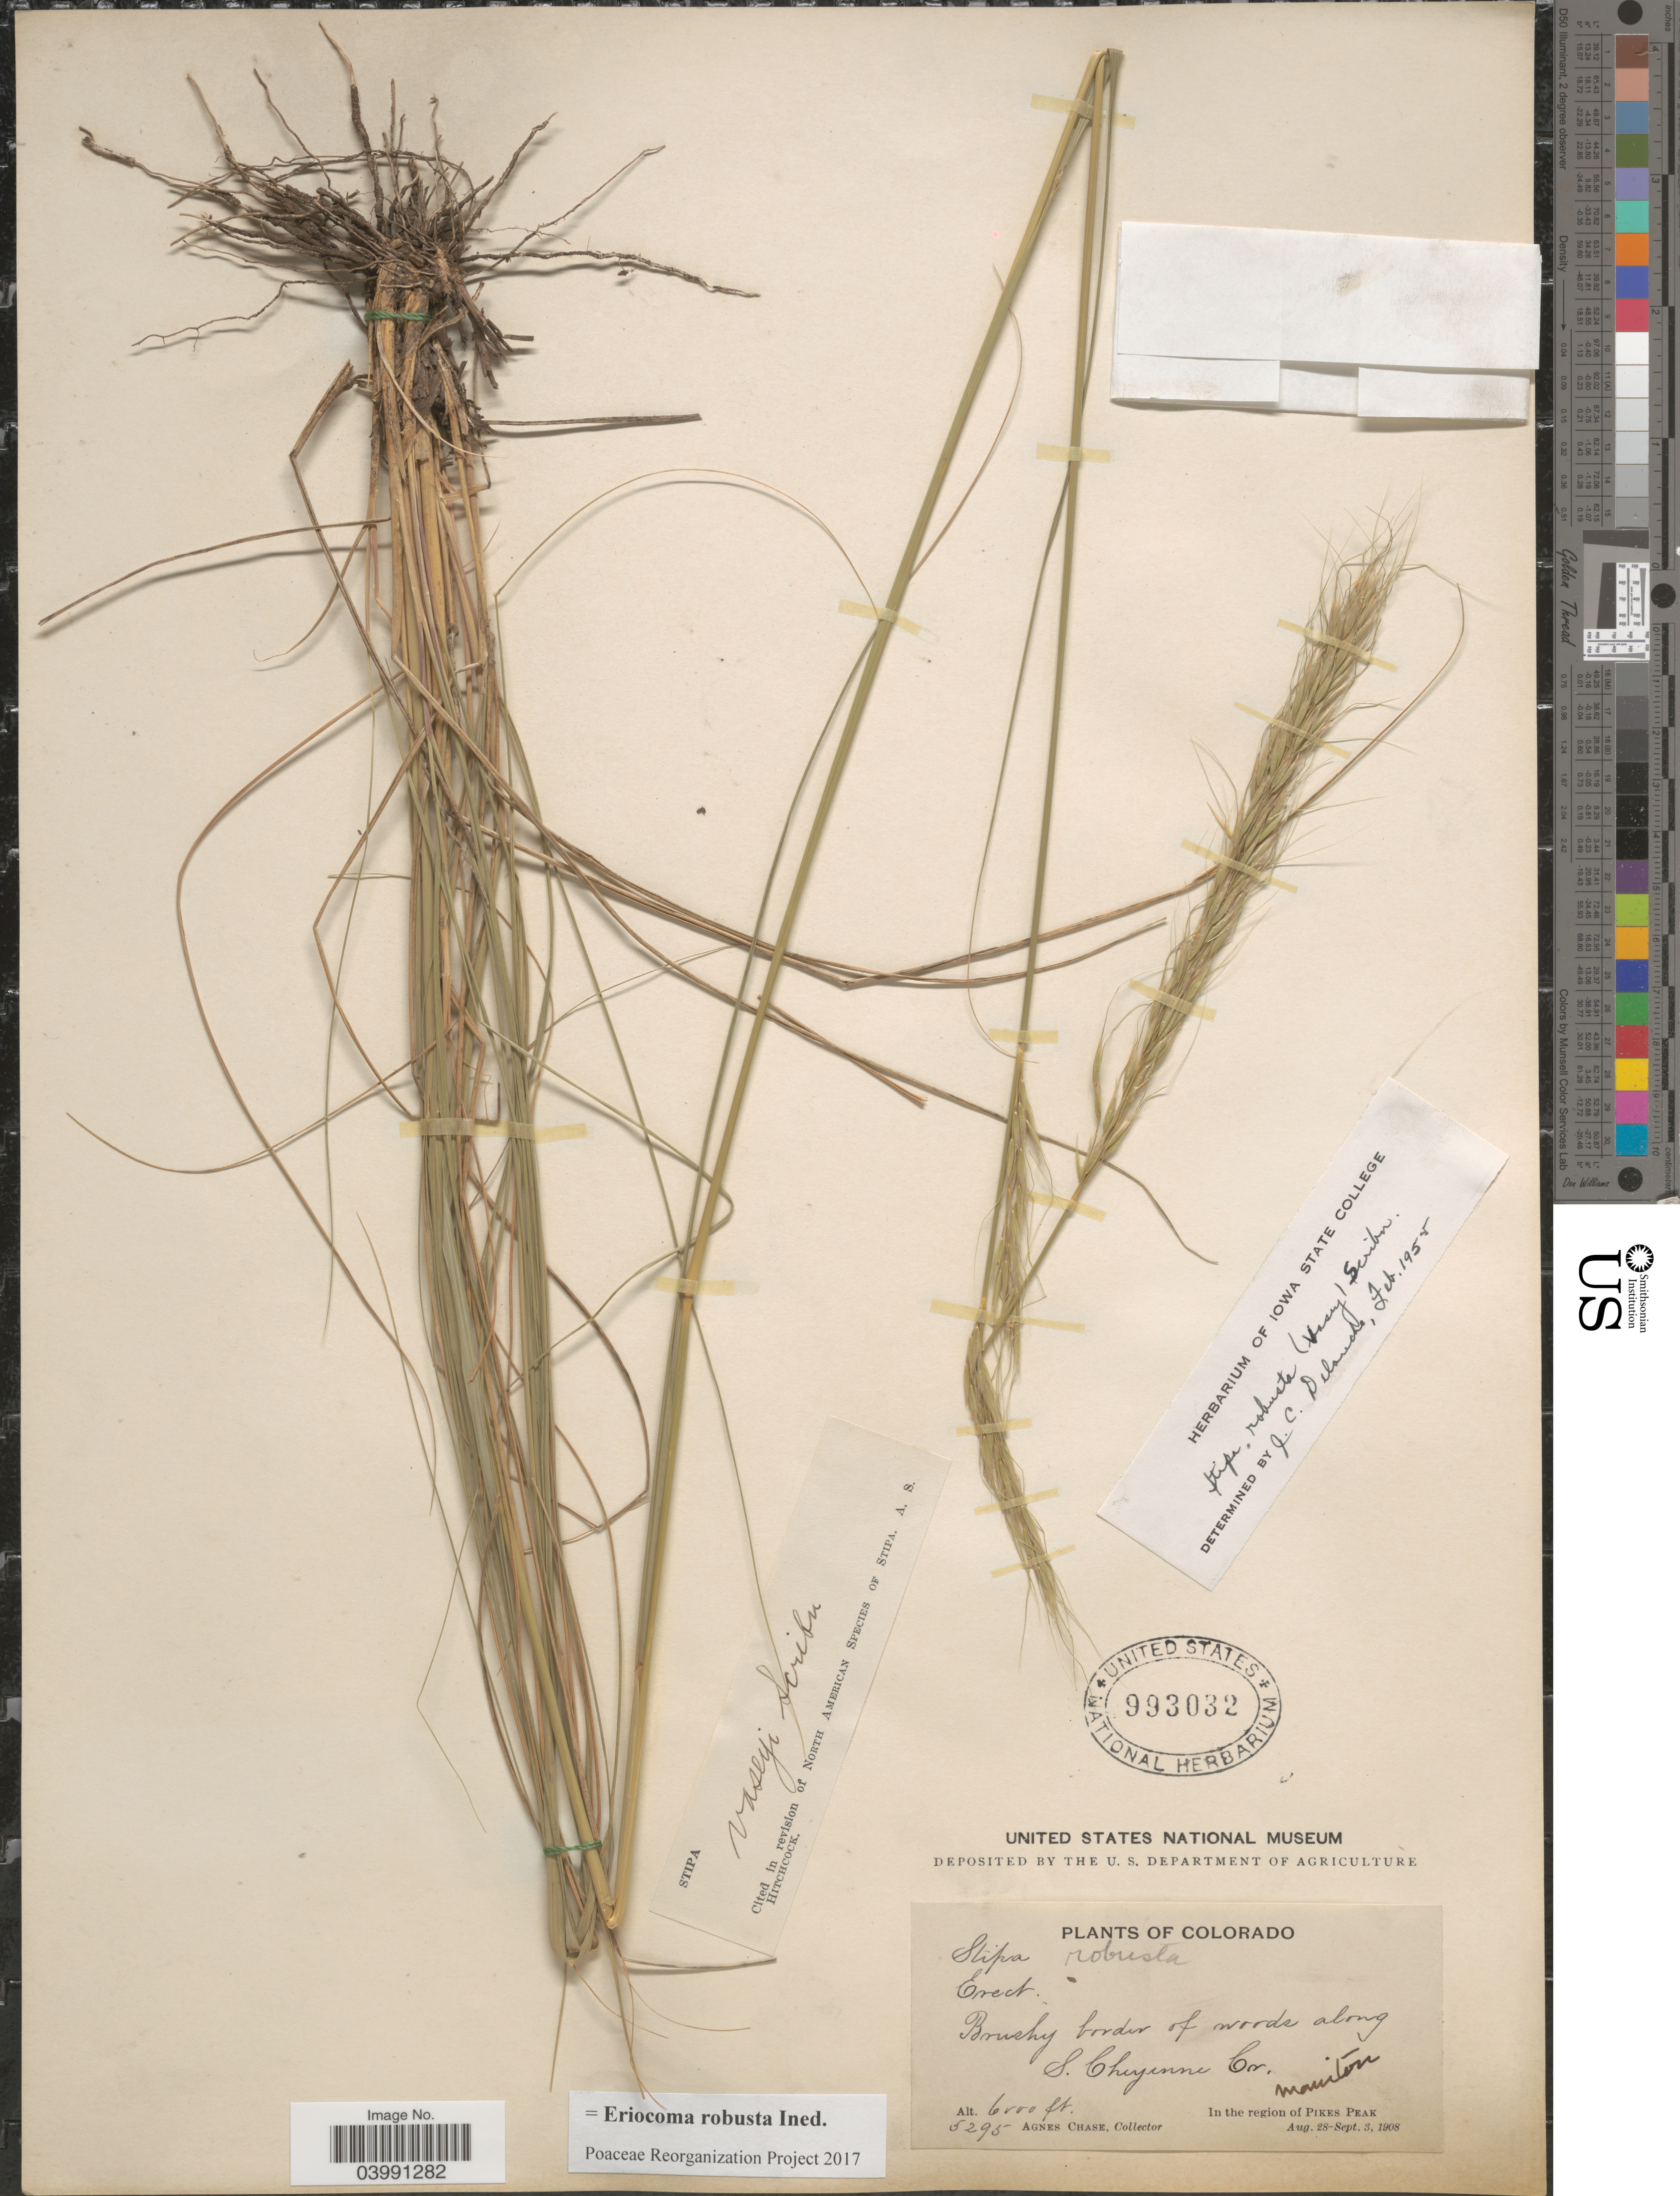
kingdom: Plantae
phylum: Tracheophyta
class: Liliopsida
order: Poales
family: Poaceae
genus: Eriocoma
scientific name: Eriocoma robusta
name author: (Vasey) Romasch.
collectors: A. Chase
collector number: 5295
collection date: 1908-08-28/1908-09-03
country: United States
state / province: Colorado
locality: Brushy border of woods along S. Cheyenne Cr. Manitou. In the region of Pikes Peak.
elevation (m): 1829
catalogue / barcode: US 993032